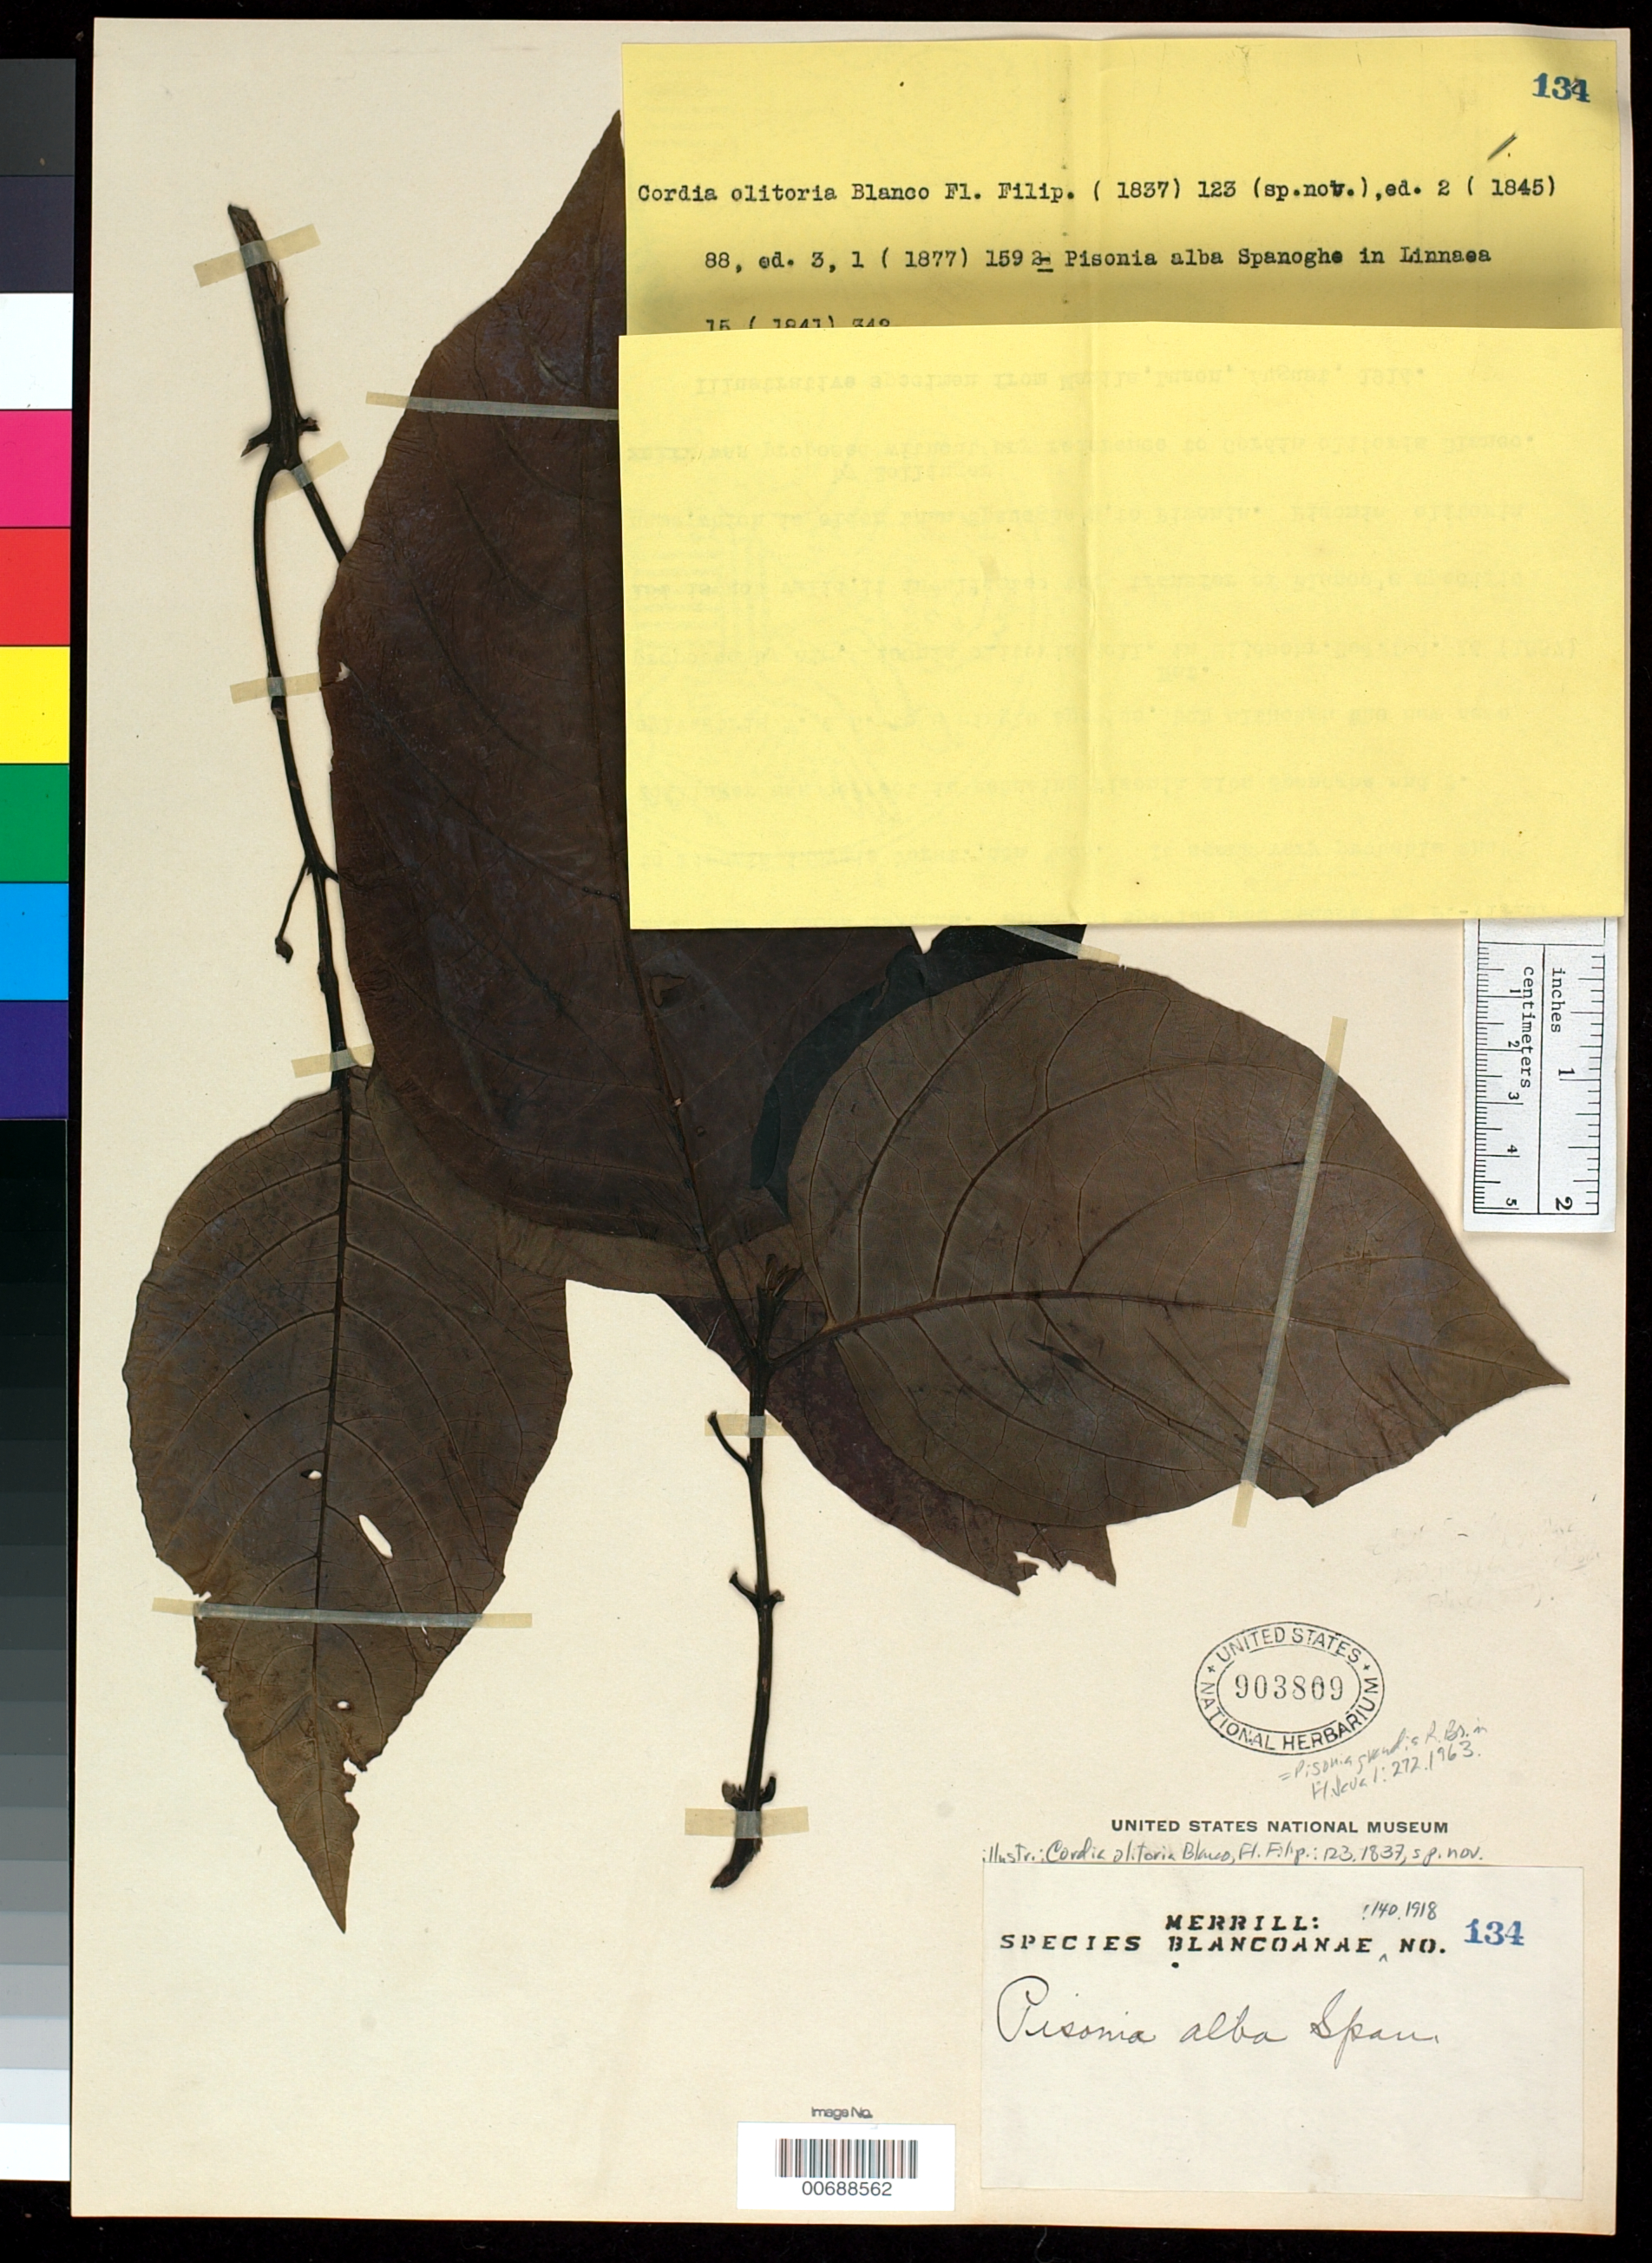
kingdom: Plantae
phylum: Tracheophyta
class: Magnoliopsida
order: Caryophyllales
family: Nyctaginaceae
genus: Pisonia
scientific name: Pisonia grandis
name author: R. Br.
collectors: E. D. Merrill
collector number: Sp. Blancoan. 0134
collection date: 1914-08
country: Philippines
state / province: National Capital Region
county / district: Manila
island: Luzon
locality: Manila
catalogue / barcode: US 903809